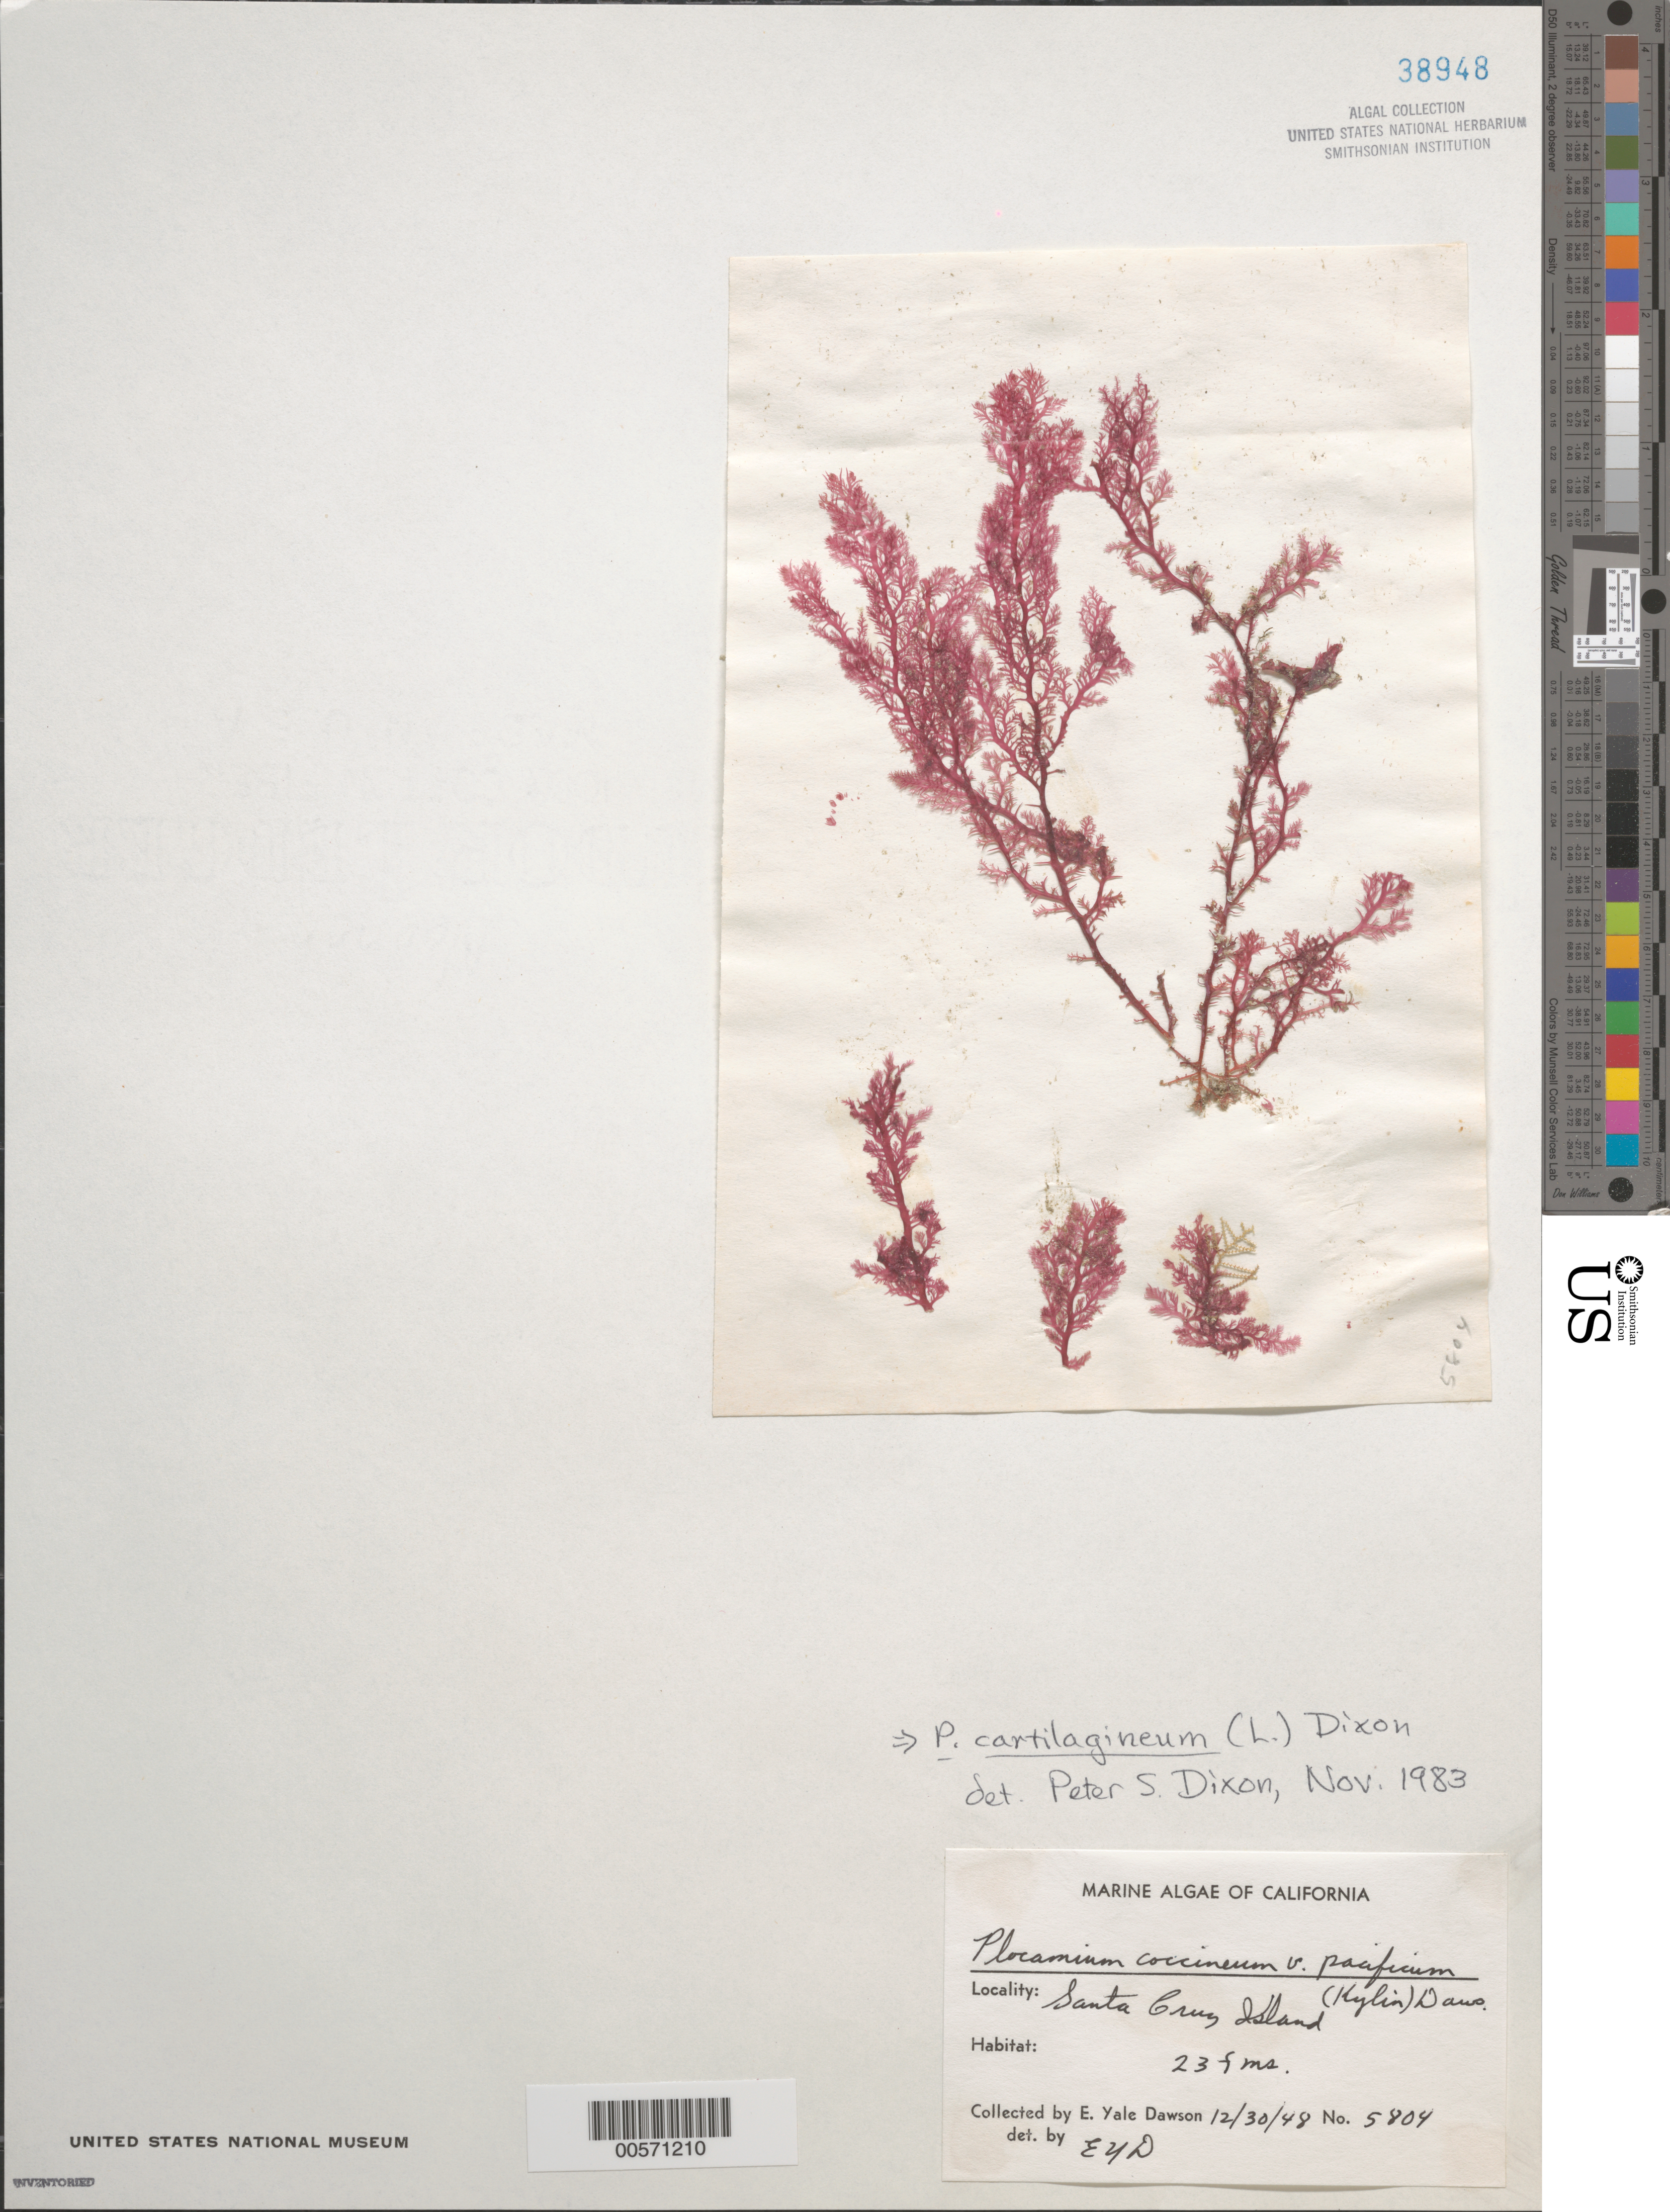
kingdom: Plantae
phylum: Rhodophyta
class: Florideophyceae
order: Plocamiales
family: Plocamiaceae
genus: Plocamium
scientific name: Plocamium cartilagineum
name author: (L.) P.S. Dixon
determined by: Dixon, P. S.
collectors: E. Y. Dawson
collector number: EYD 5804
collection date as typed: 30 Dec 1948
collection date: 1948-12-30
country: United States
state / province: California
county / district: Santa Barbara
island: Santa Cruz Island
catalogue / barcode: US 38948